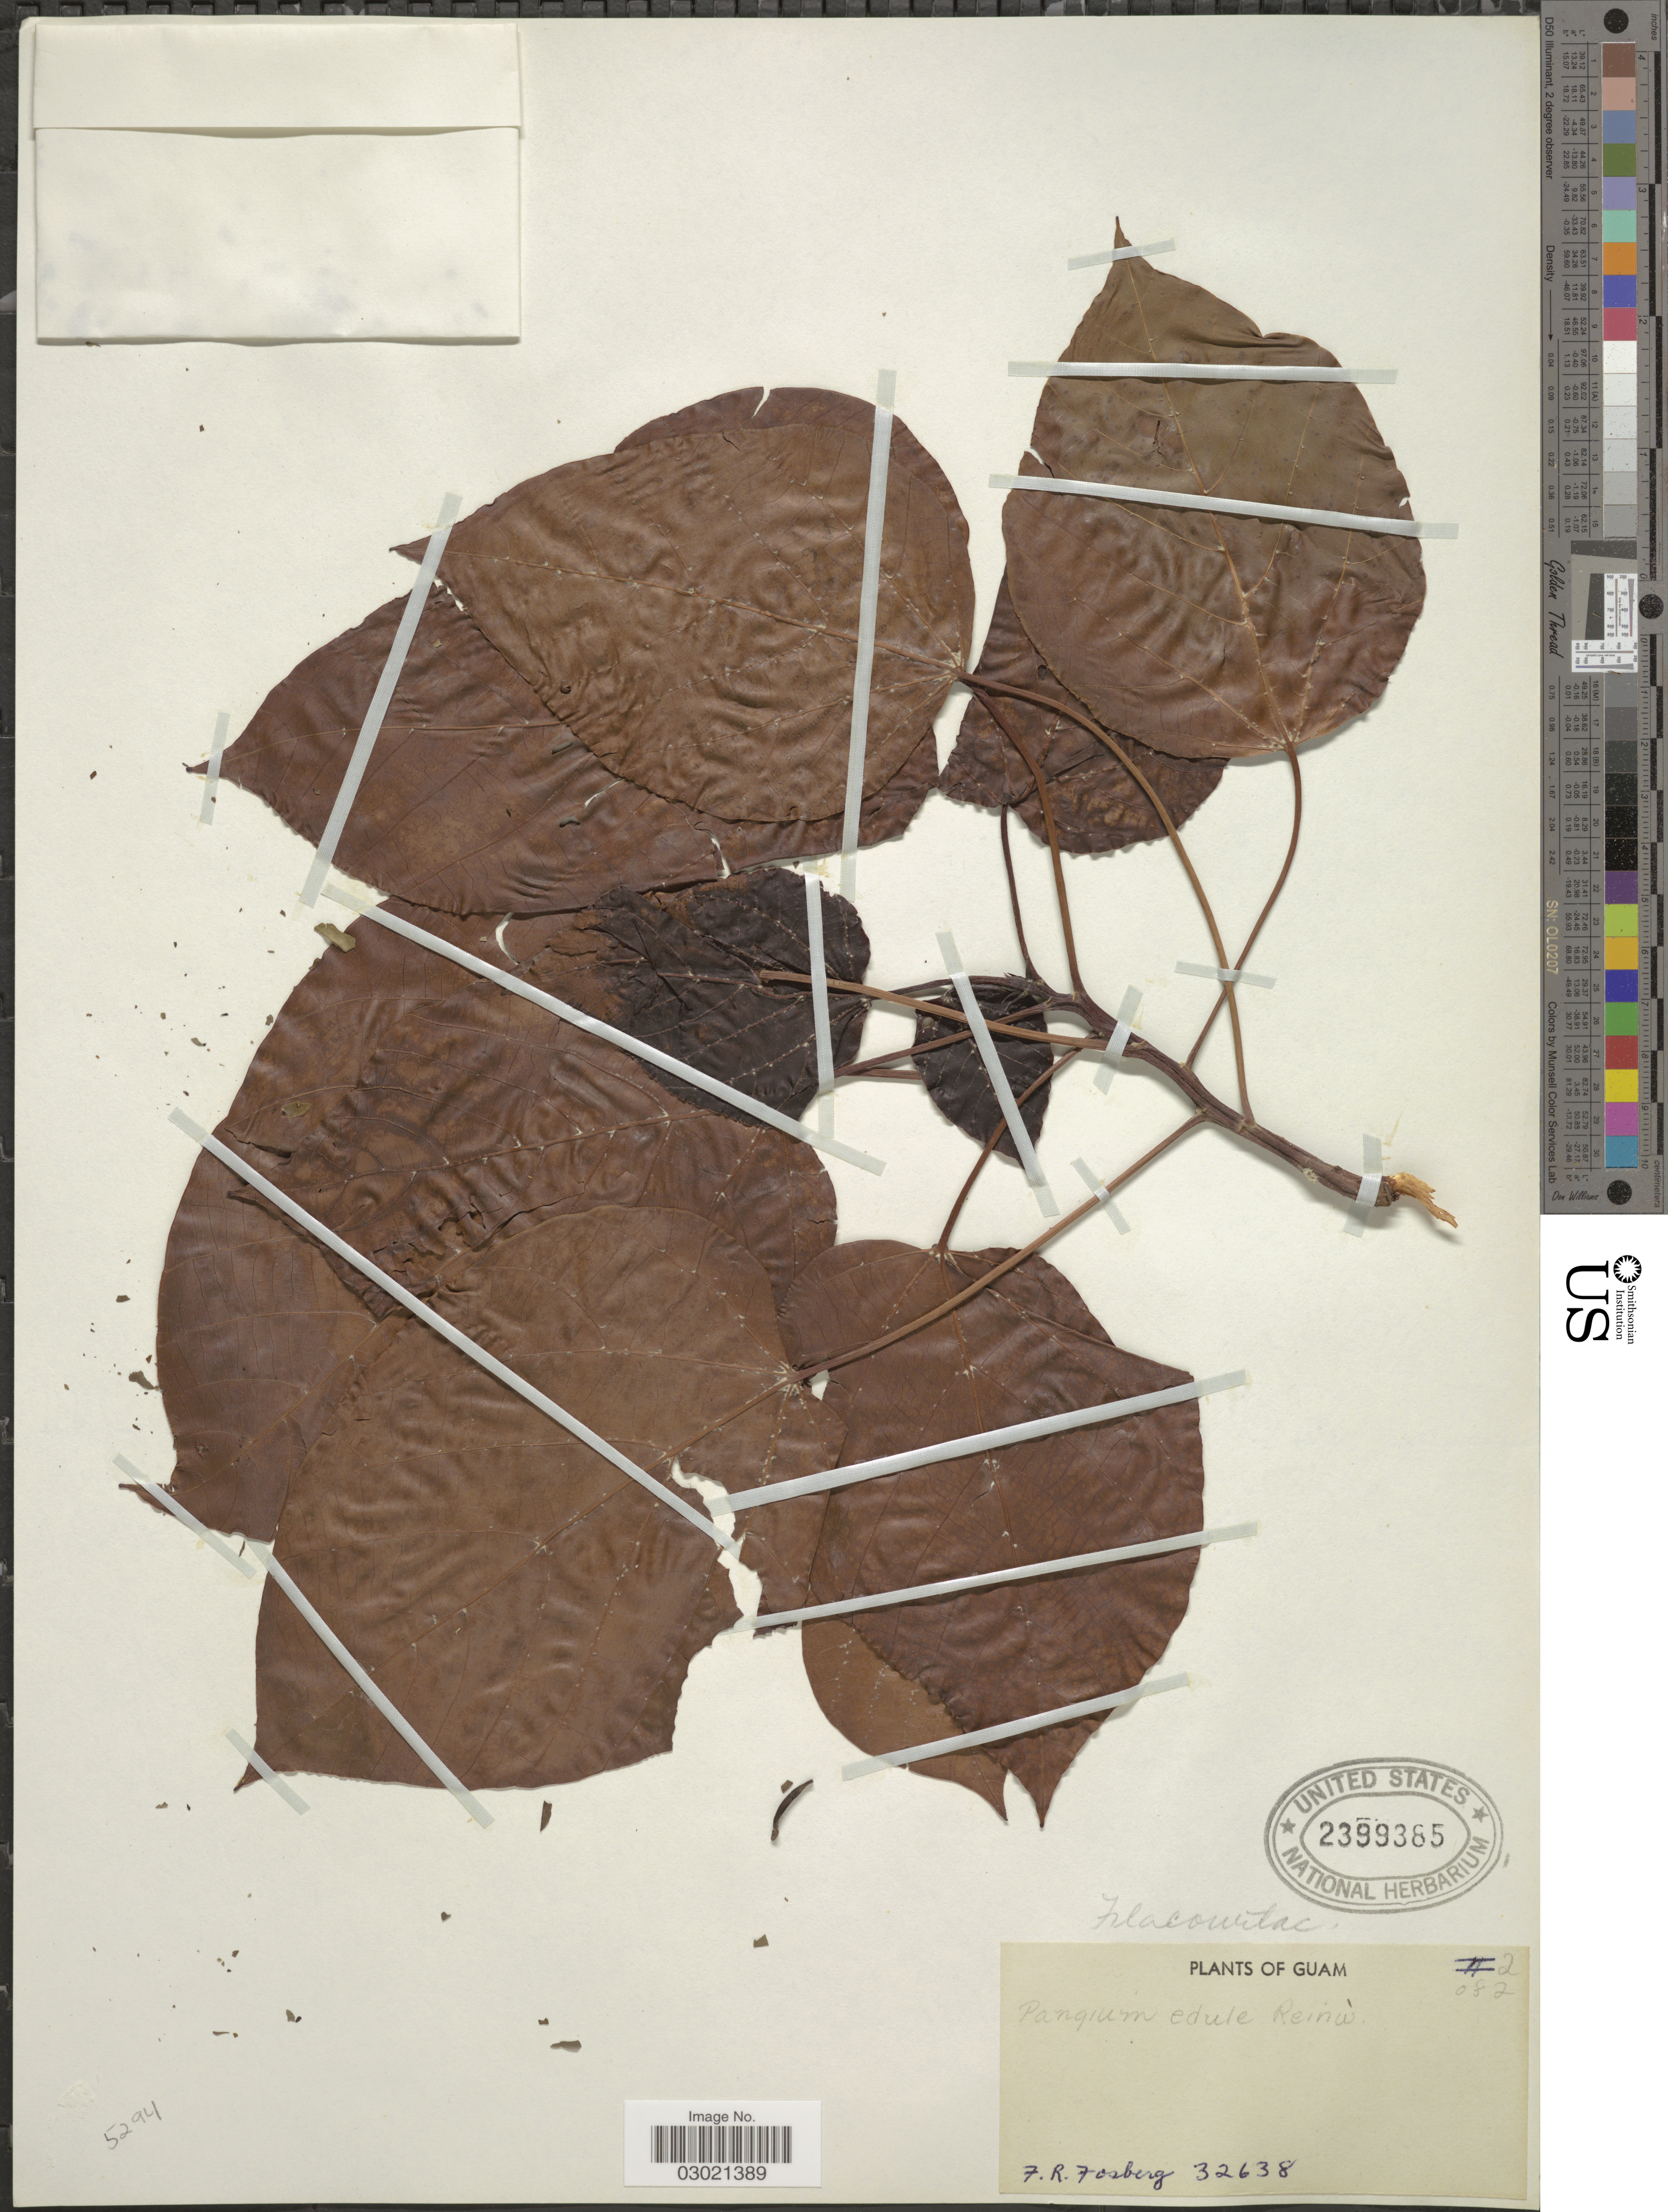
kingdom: Plantae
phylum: Tracheophyta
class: Magnoliopsida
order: Malpighiales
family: Achariaceae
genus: Pangium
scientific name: Pangium edule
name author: Reinw.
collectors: F. R. Fosberg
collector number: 32638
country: Guam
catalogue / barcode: US 2399385